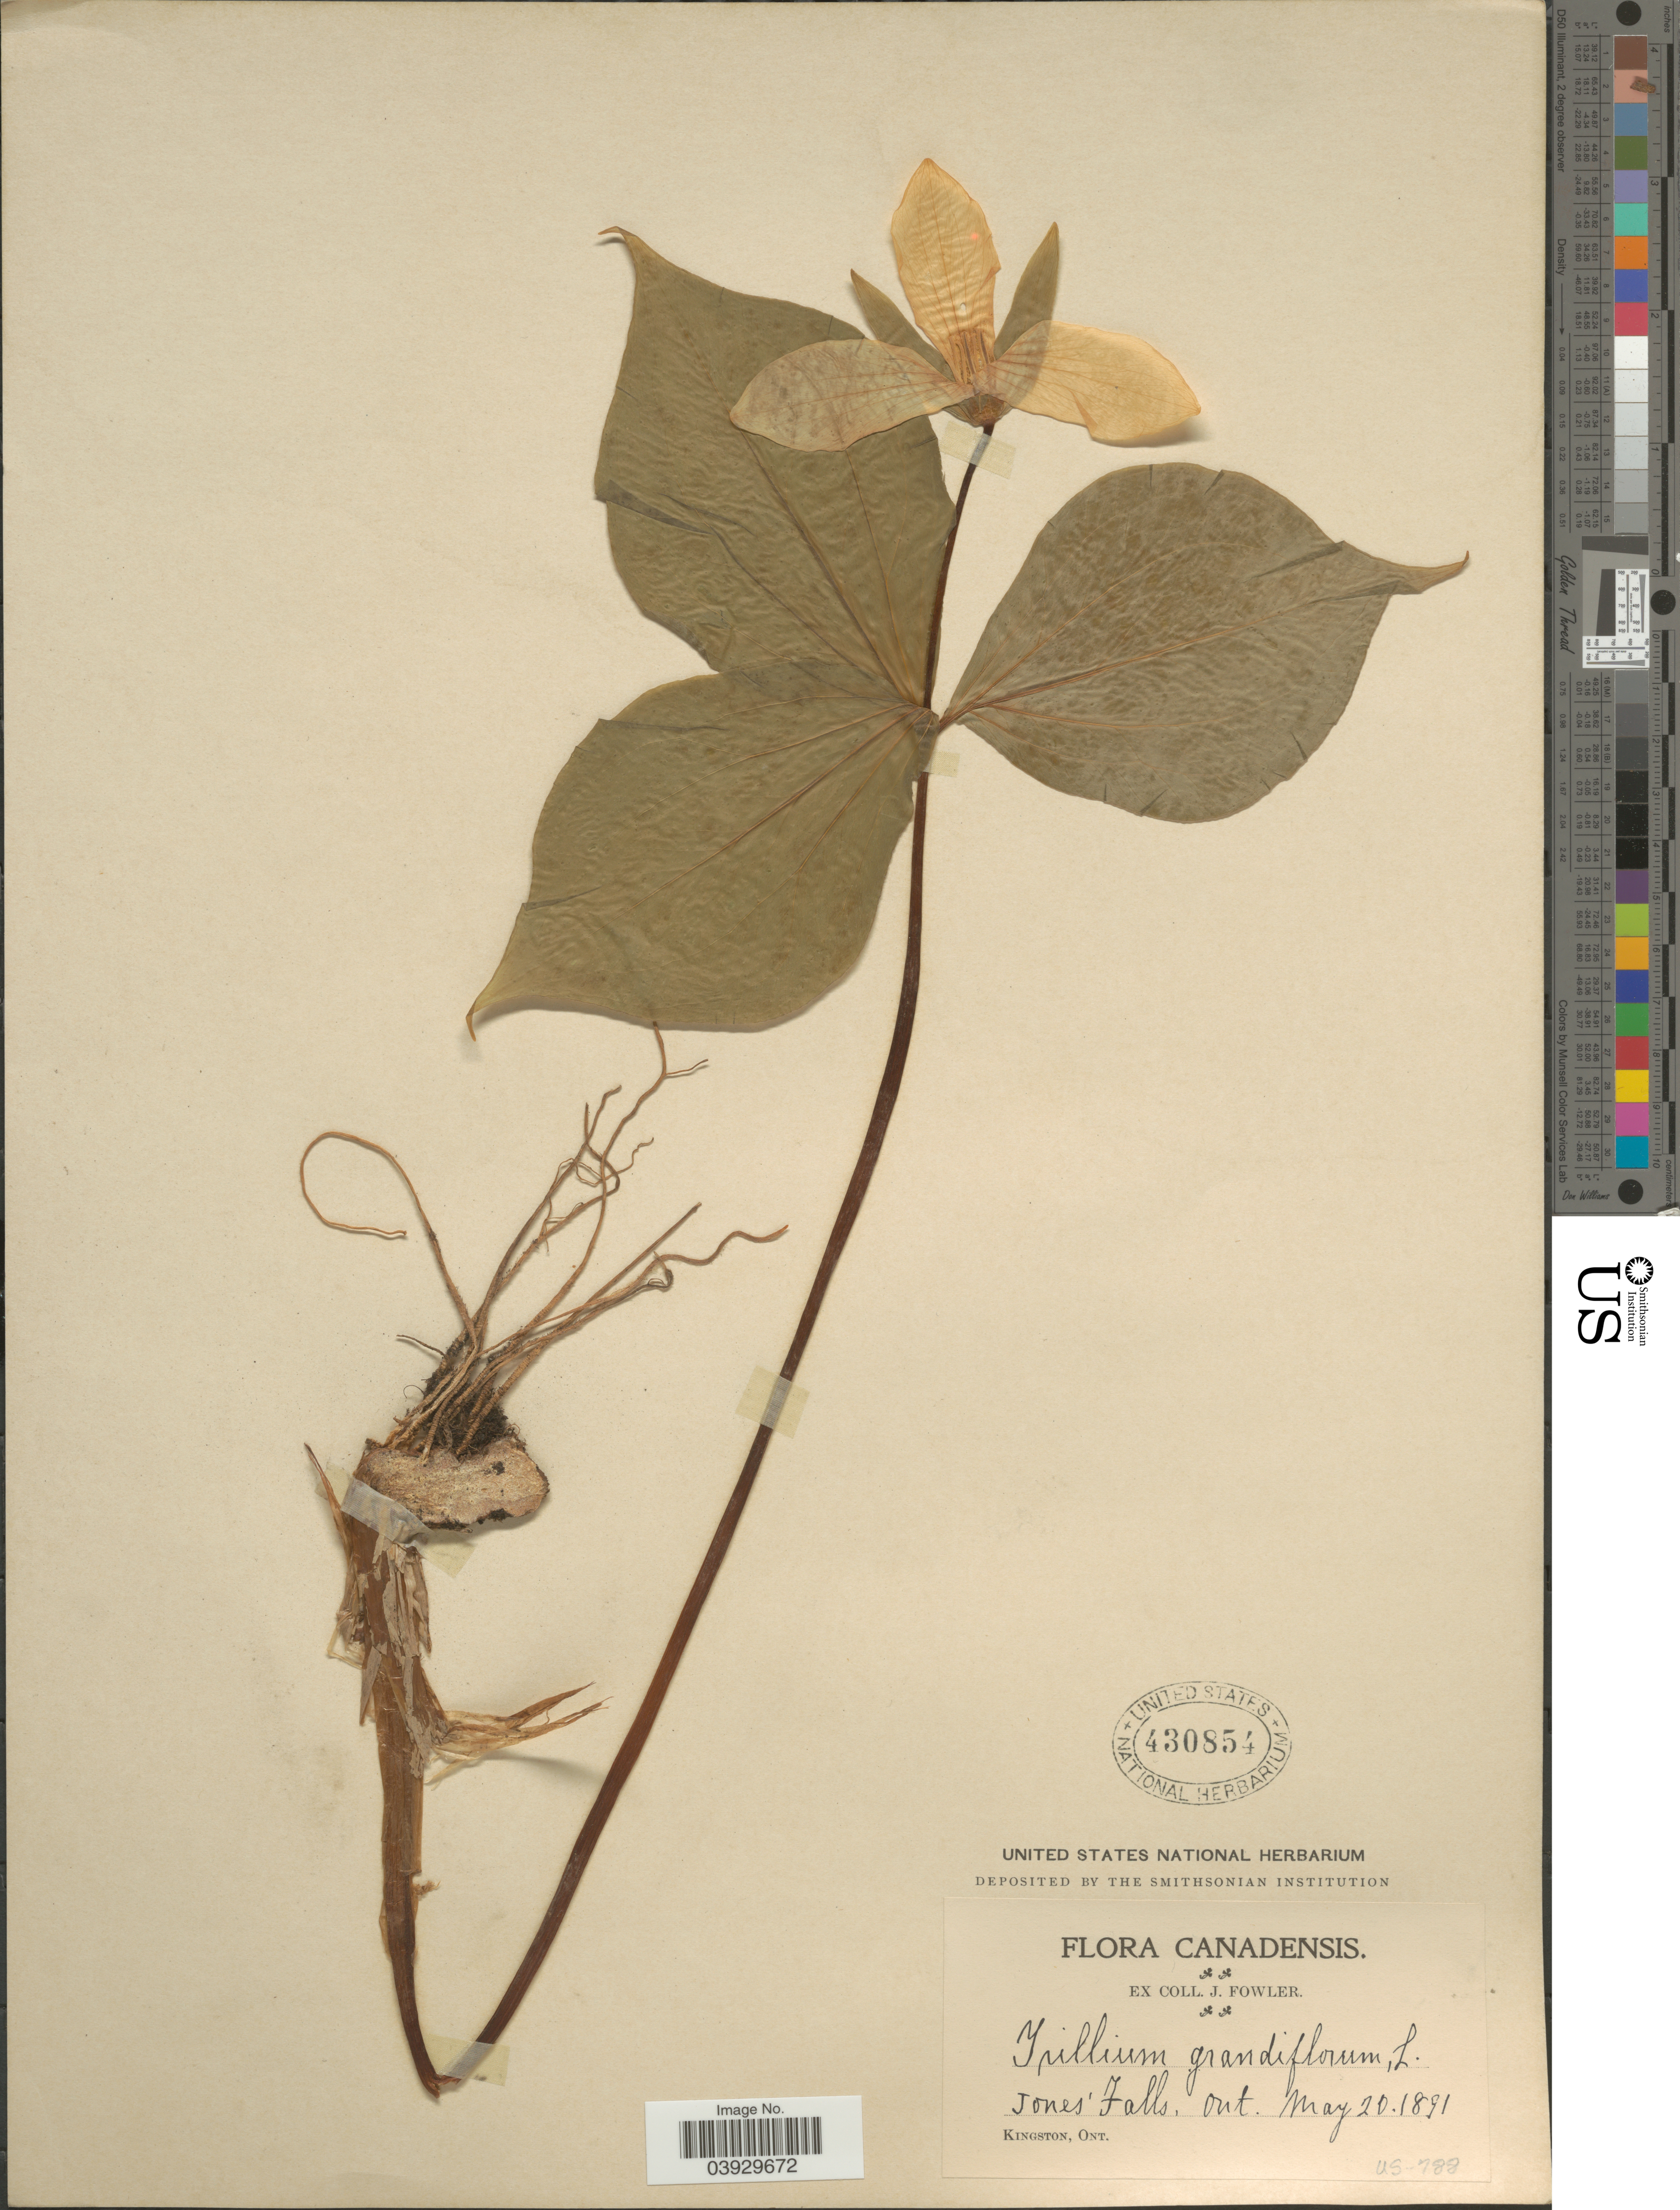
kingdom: Plantae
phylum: Tracheophyta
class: Liliopsida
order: Liliales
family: Melanthiaceae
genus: Trillium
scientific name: Trillium grandiflorum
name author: (Michx.) Salisb.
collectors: J. Fowler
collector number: US-788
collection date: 1891-05-20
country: Canada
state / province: Ontario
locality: Jones' Falls.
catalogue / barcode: US 430854